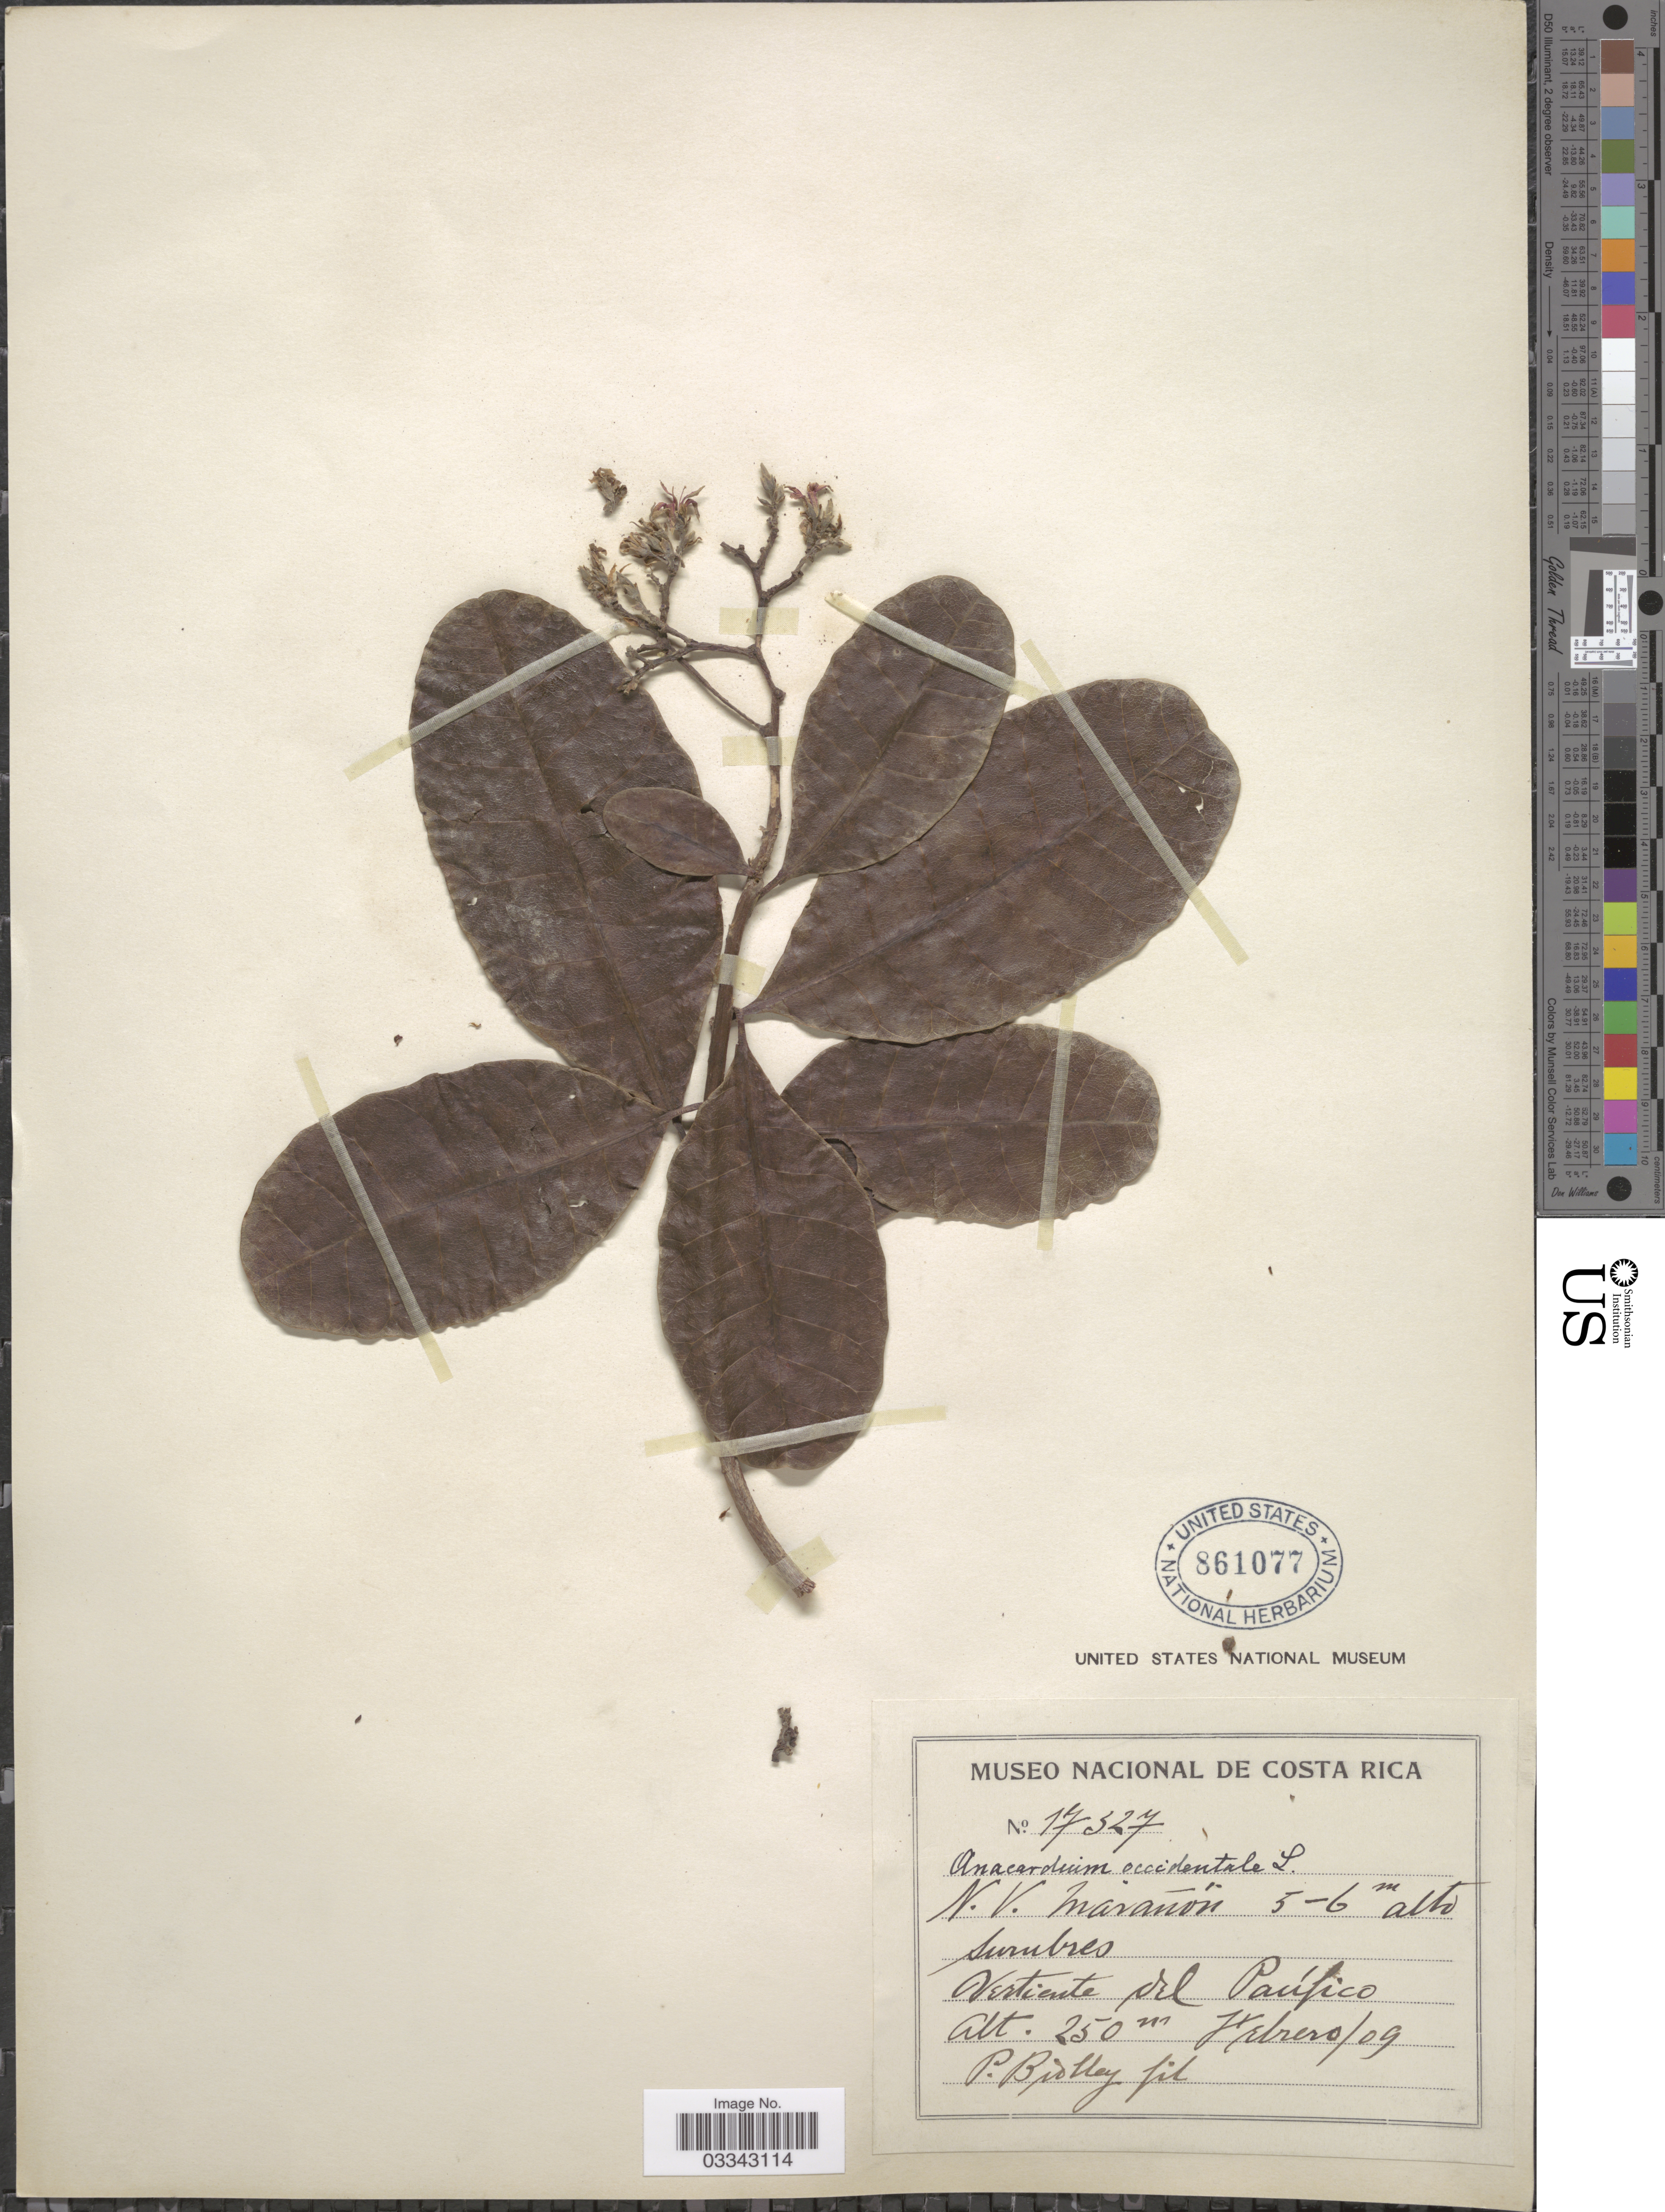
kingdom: Plantae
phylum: Tracheophyta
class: Magnoliopsida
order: Sapindales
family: Anacardiaceae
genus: Anacardium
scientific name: Anacardium occidentale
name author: L.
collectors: P. Biolley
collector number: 17327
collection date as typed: Transcribed d/m/y: /2/9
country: Costa Rica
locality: Vertiente del Pacífico.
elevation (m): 250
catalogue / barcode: US 861077